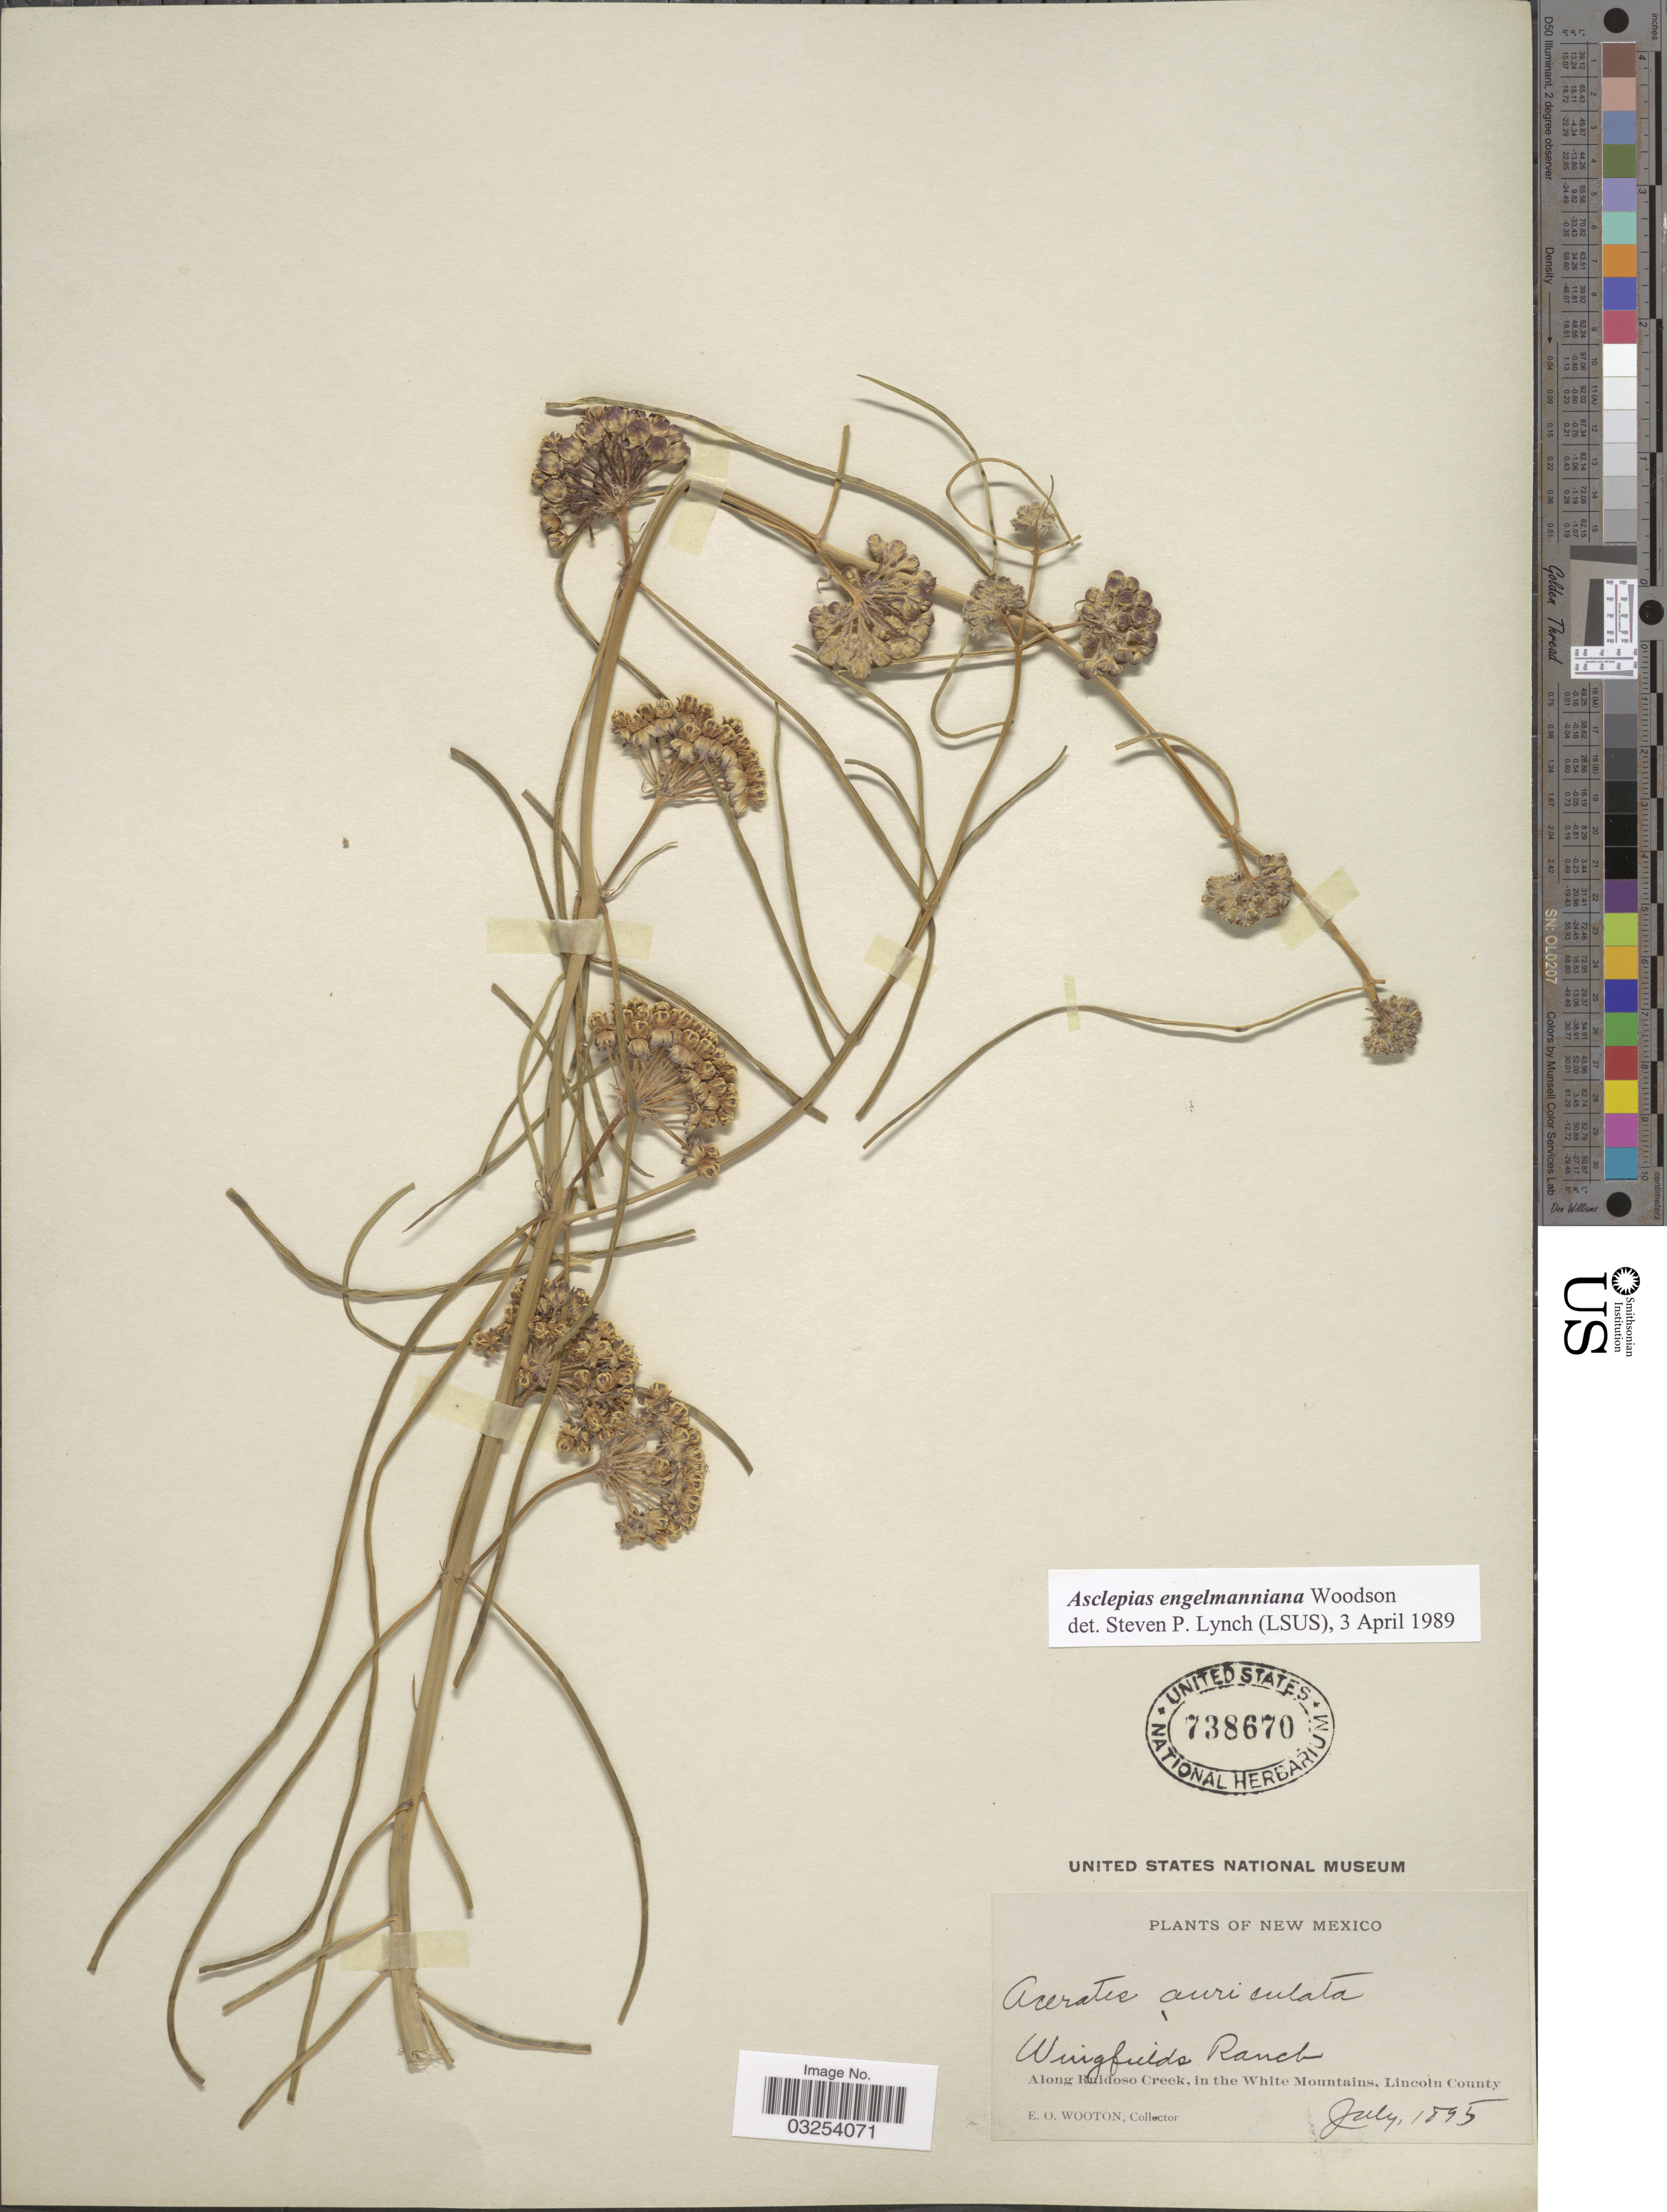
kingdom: Plantae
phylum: Tracheophyta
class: Magnoliopsida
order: Gentianales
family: Apocynaceae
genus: Asclepias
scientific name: Asclepias engelmanniana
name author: Woodson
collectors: E. O. Wooton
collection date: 1895-07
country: United States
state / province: New Mexico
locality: Wingfields Ranch. Along Ruidoso Creek, in the White Mountains, Lincoln County.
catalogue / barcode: US 738670